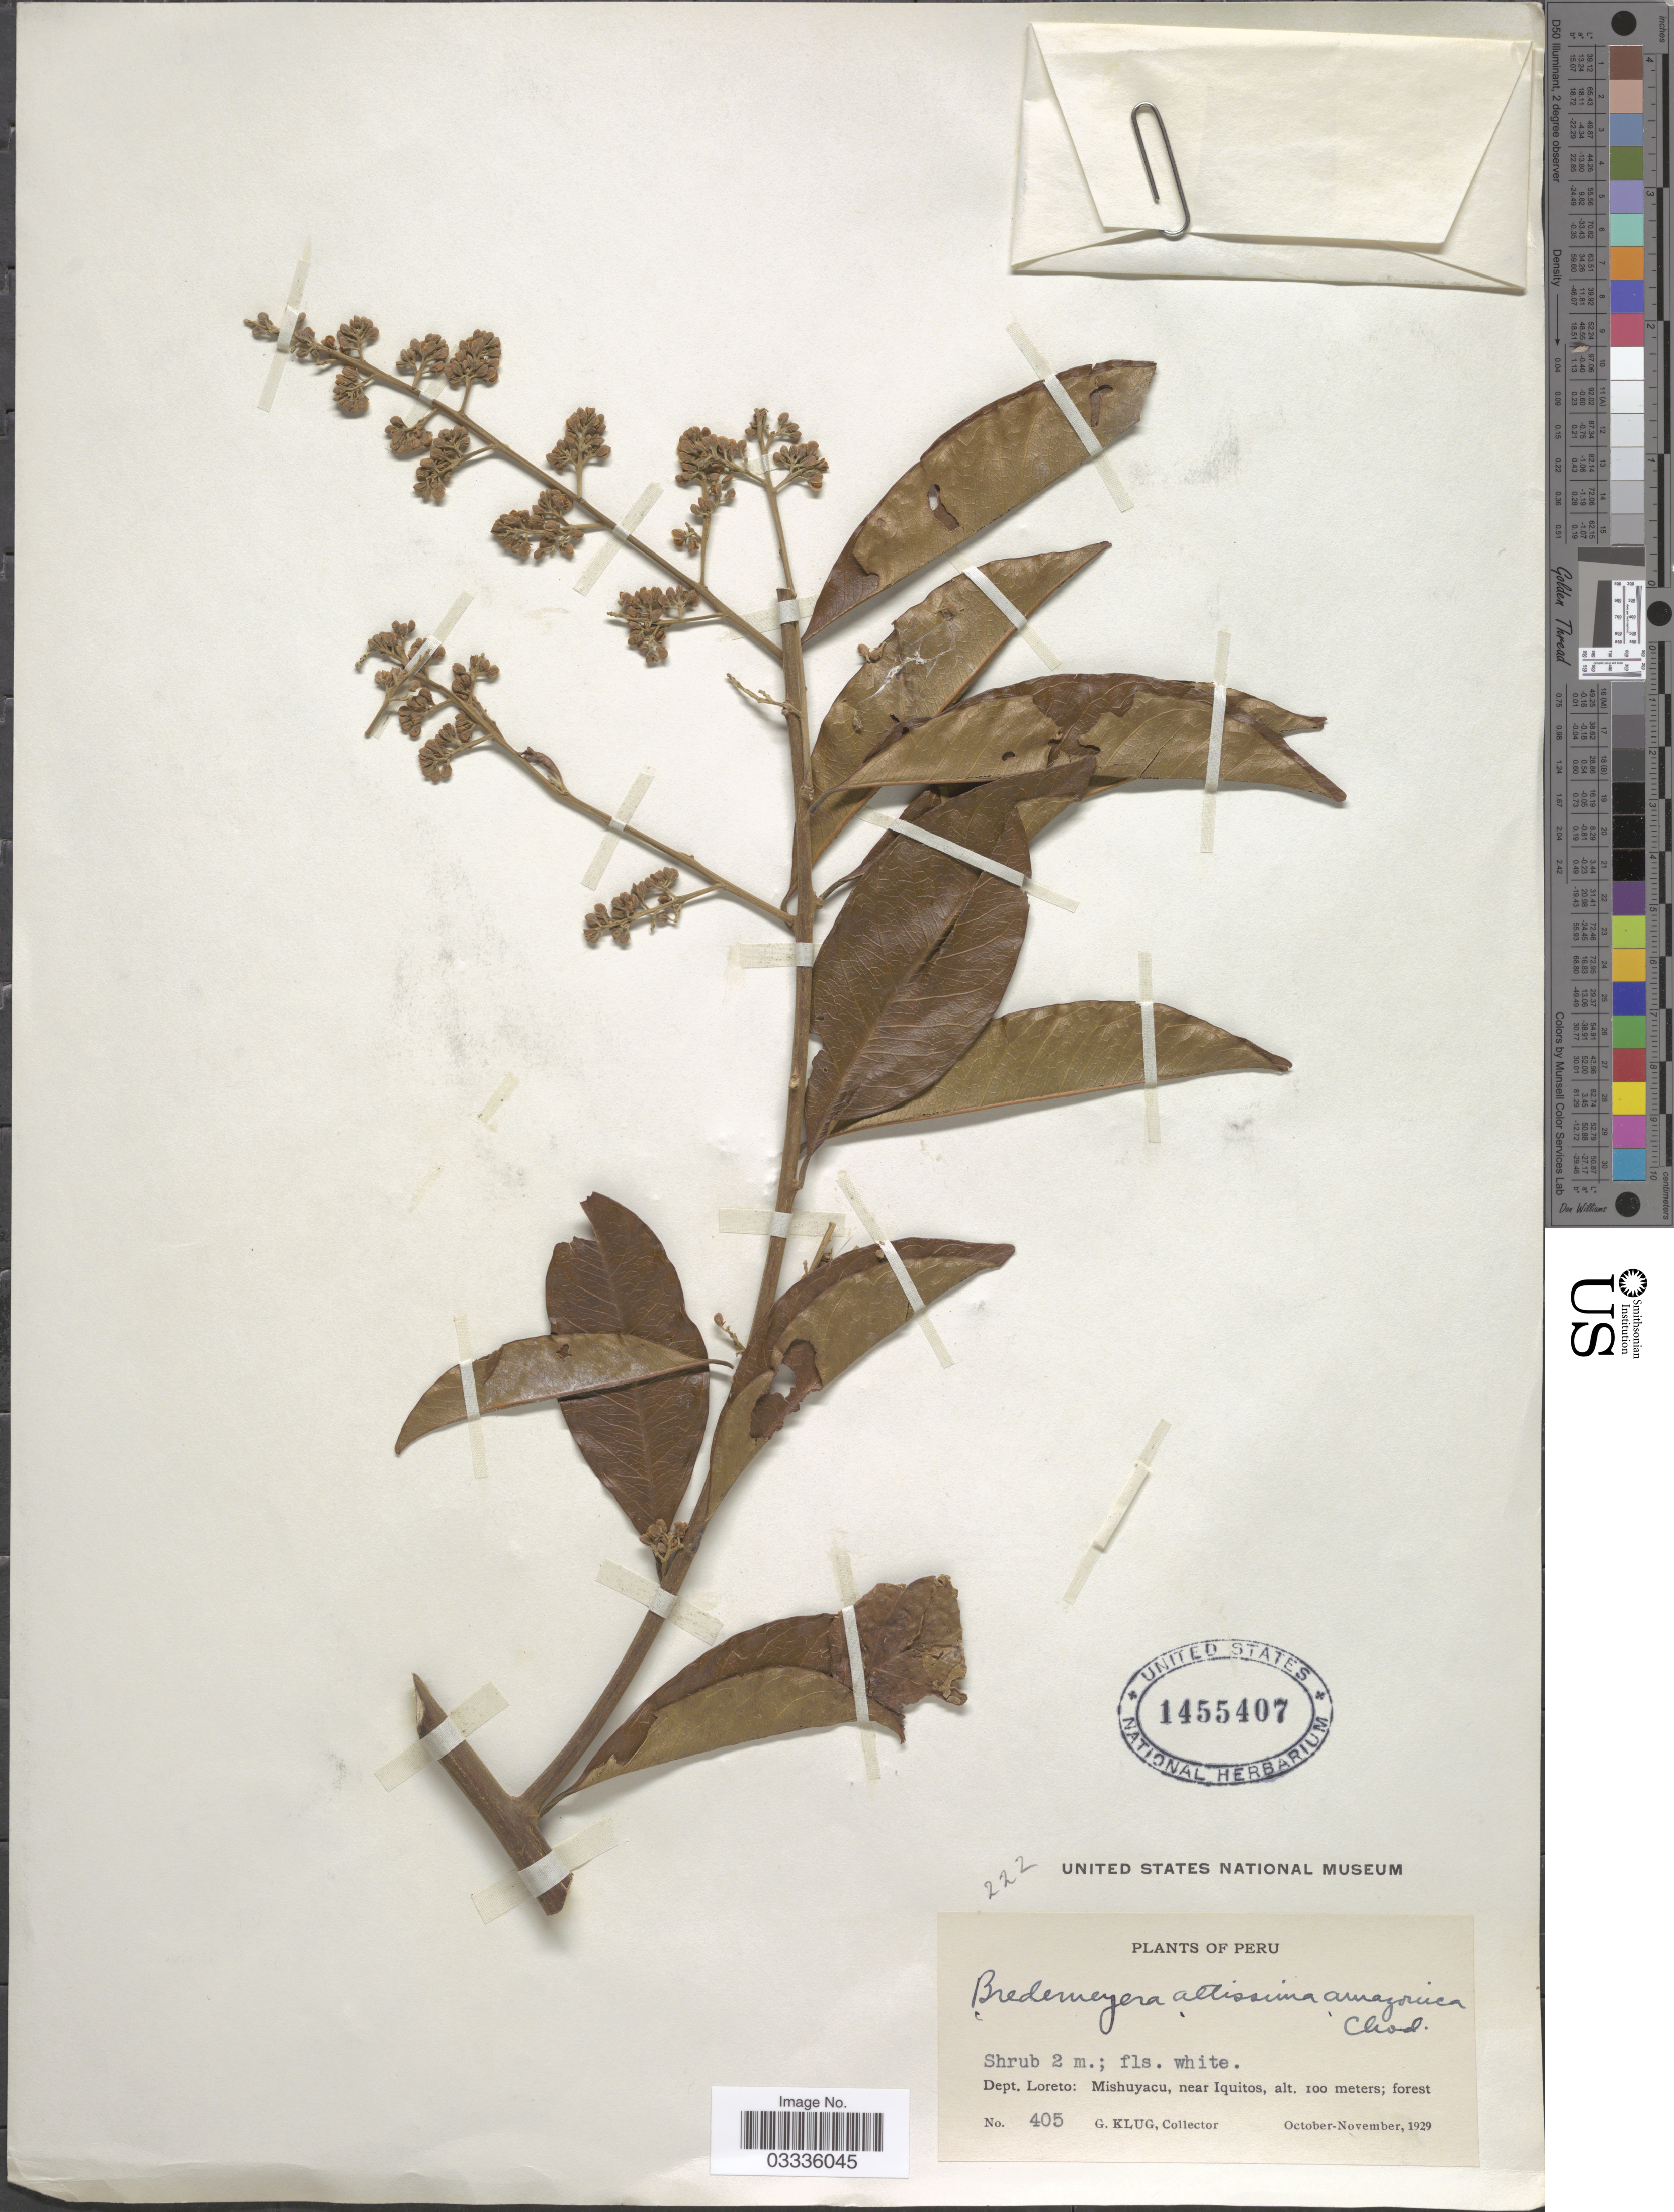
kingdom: Plantae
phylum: Tracheophyta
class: Magnoliopsida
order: Fabales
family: Polygalaceae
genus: Bredemeyera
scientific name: Bredemeyera lucida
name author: (Benth.) Klotzsch ex Hassk.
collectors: G. Klug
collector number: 405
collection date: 1929-10/1929-11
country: Peru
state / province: Loreto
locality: Dept. Loreto: Mishuyacu, near Iquitos.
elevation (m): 100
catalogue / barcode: US 1455407